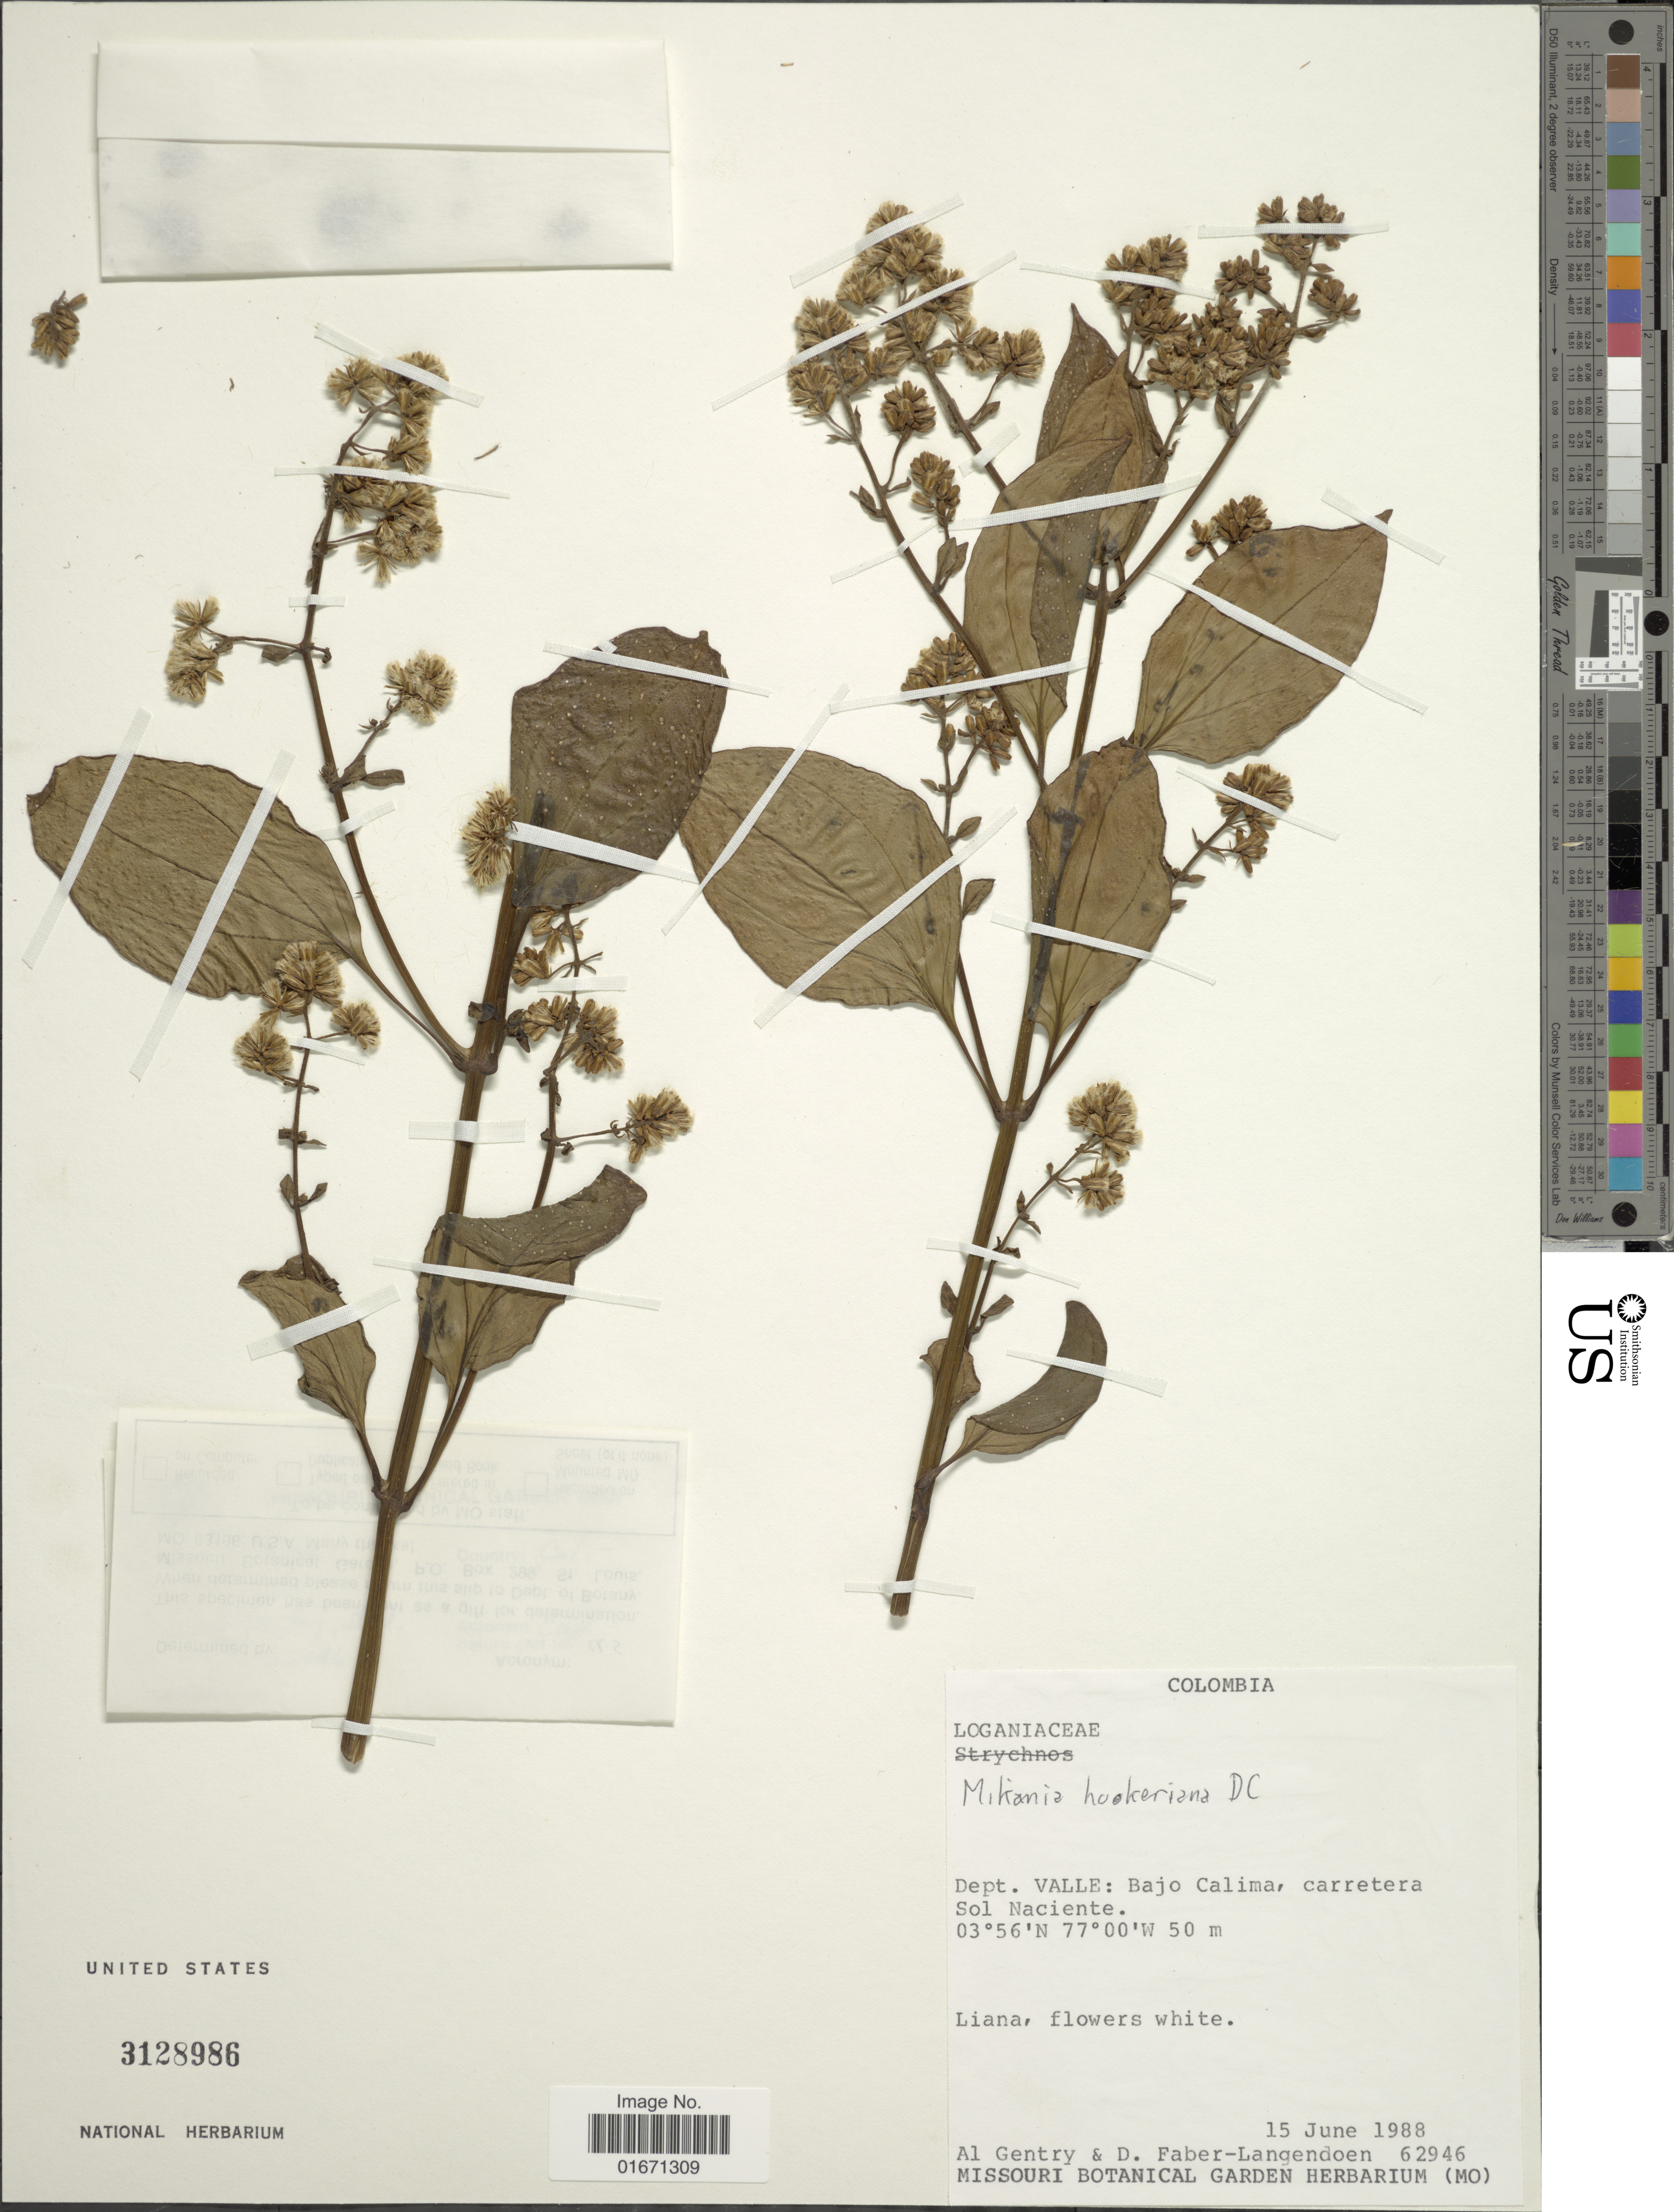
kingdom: Plantae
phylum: Tracheophyta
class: Magnoliopsida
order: Asterales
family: Asteraceae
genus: Mikania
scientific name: Mikania hookeriana var. platyphylla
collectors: A. H. Gentry & D. Faber-Langendoen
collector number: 62946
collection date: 1988-06-15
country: Colombia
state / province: Valle del Cauca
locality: Dept. Valle, Bajo Calima, carretera Sol Naciente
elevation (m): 50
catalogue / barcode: US 3128986